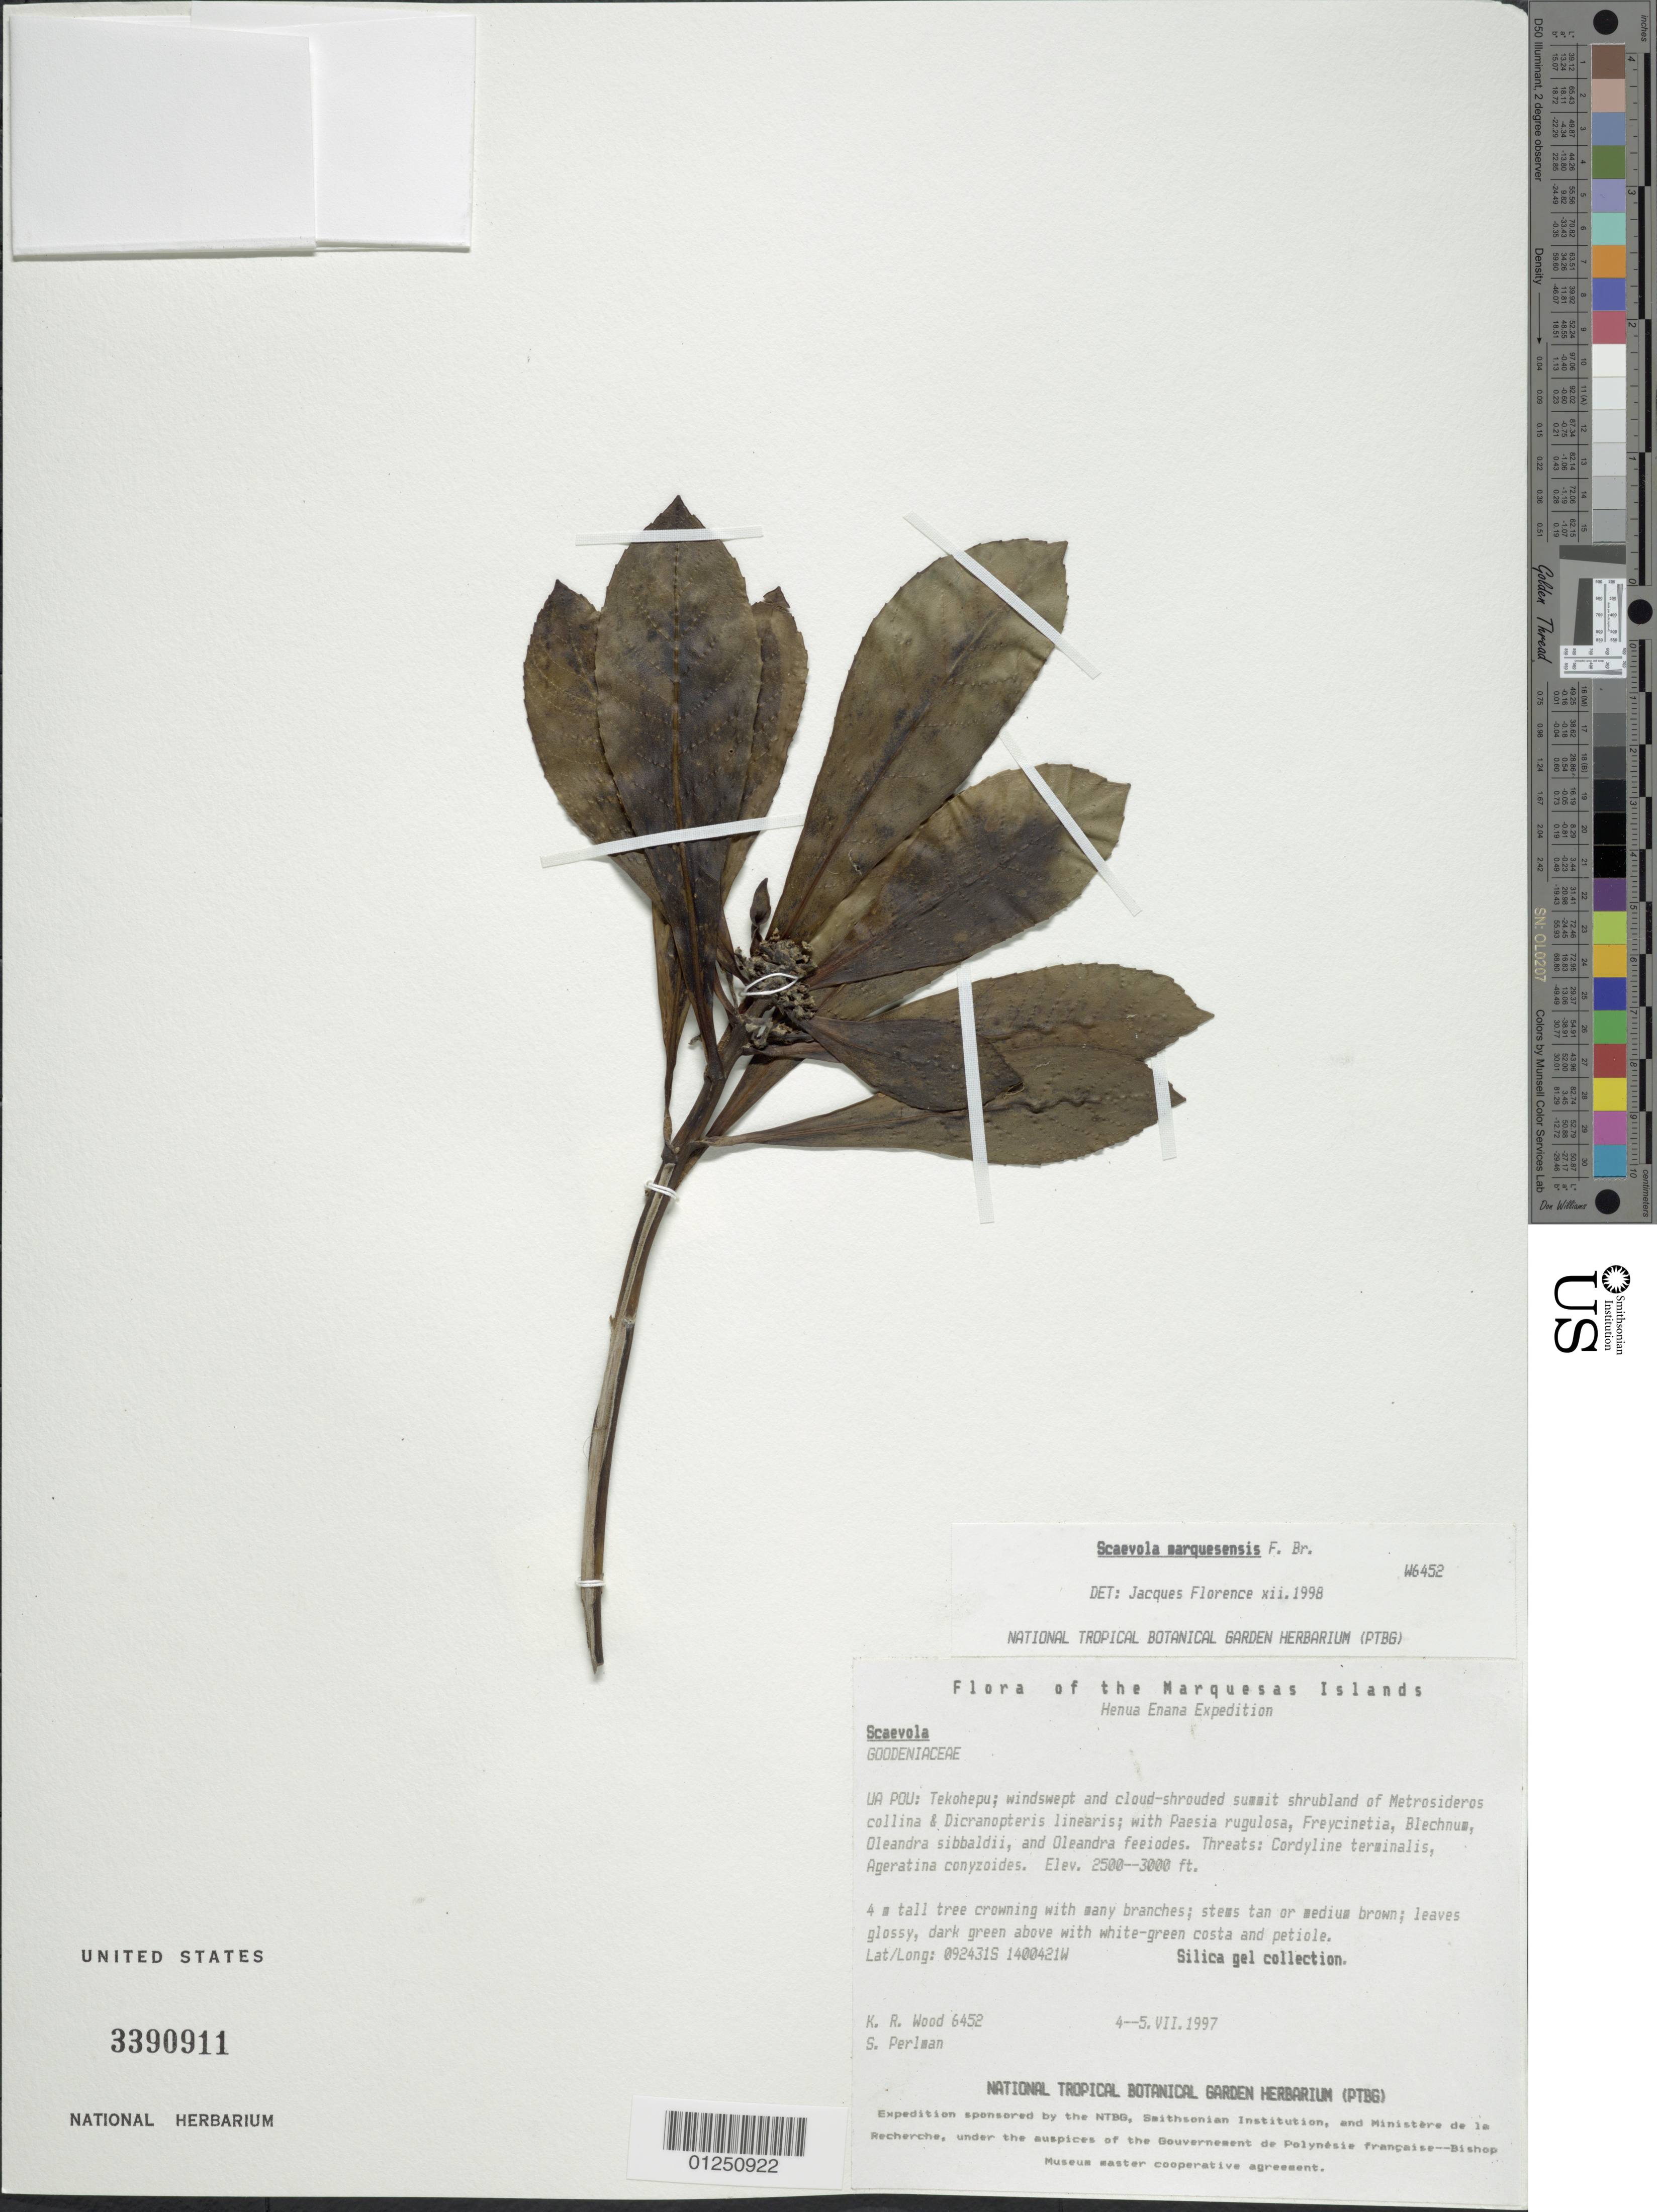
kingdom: Plantae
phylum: Tracheophyta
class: Magnoliopsida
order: Asterales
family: Goodeniaceae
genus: Scaevola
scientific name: Scaevola marquesensis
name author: F. Br.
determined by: Florence, J.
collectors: K. R. Wood & S. P. Perlman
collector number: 6452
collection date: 1997-07-04/1997-07-05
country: French Polynesia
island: Ua Pou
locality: Tekohepo, summit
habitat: Shrubland of Metrosideros collina - Dicranopteris linearis; windswept and cloud shrouded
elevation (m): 762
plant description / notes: Cordyline terminalis, Ageratum conyzoides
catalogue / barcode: US 3390911